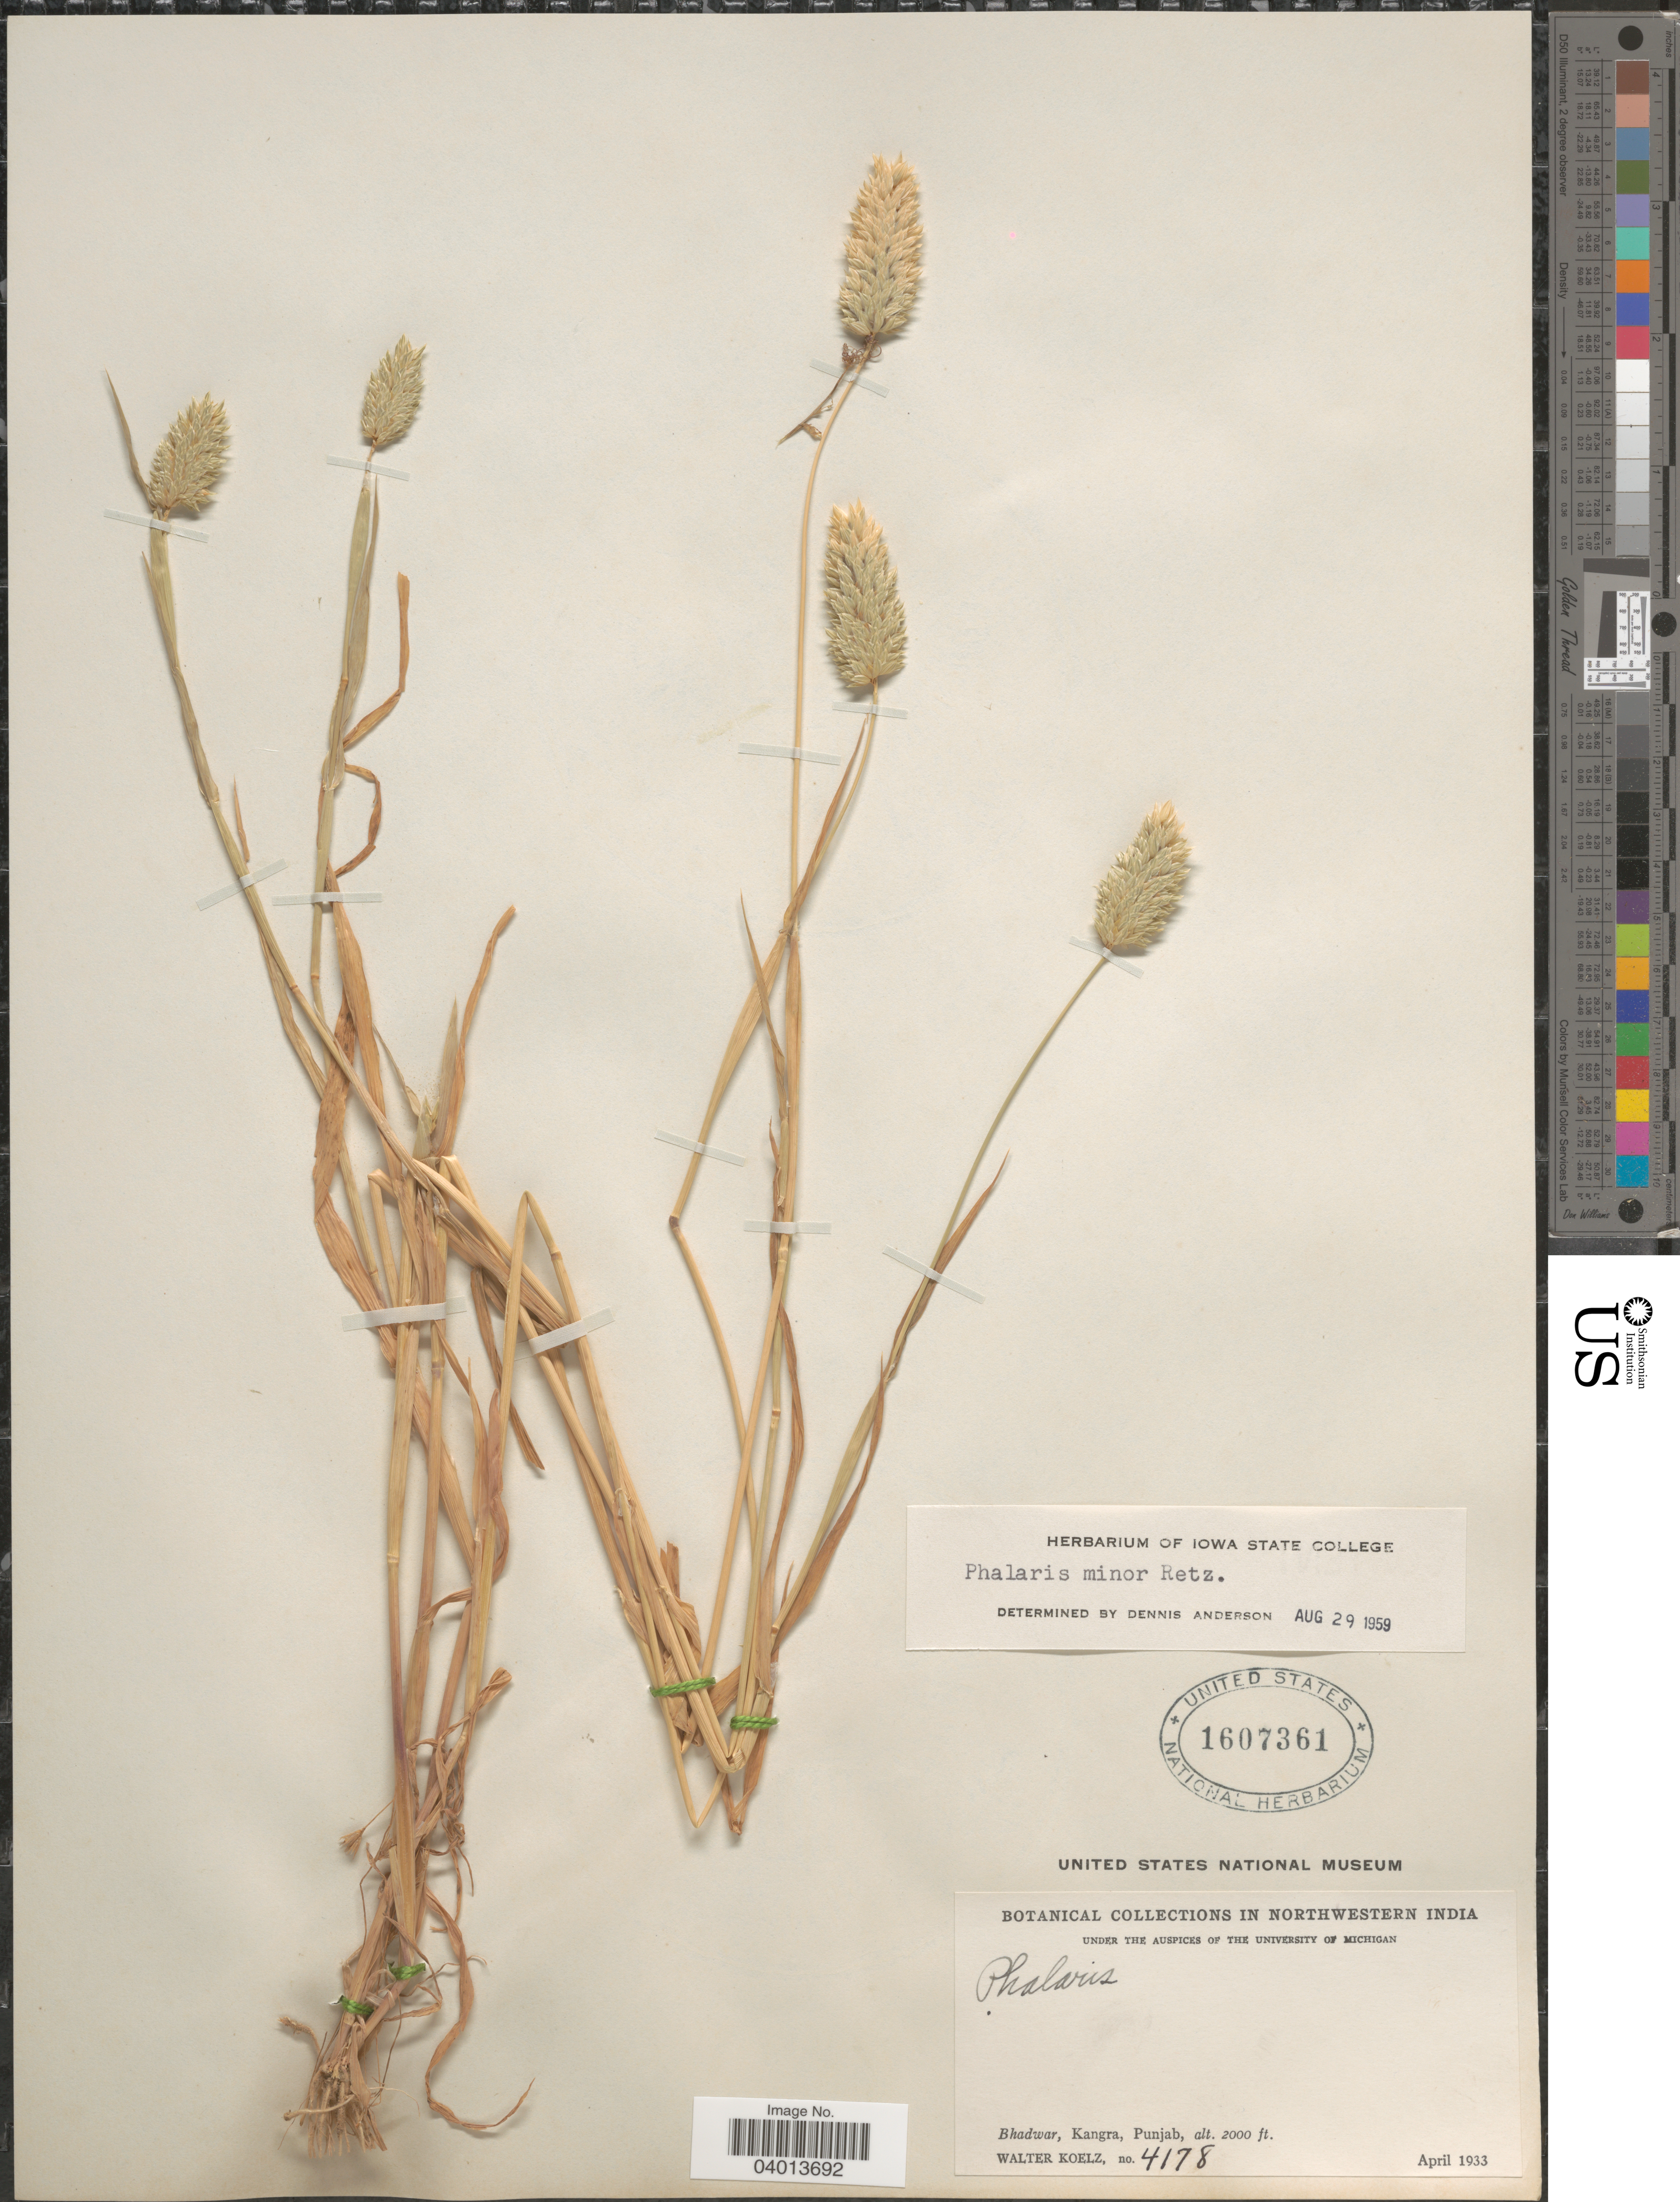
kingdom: Plantae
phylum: Tracheophyta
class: Liliopsida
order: Poales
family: Poaceae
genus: Phalaris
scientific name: Phalaris minor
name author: Retz.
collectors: W. N. Koelz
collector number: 4178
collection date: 1933-04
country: India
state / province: Punjab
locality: Northwestern India. Bhadwar, Kangra.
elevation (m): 610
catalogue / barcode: US 1607361